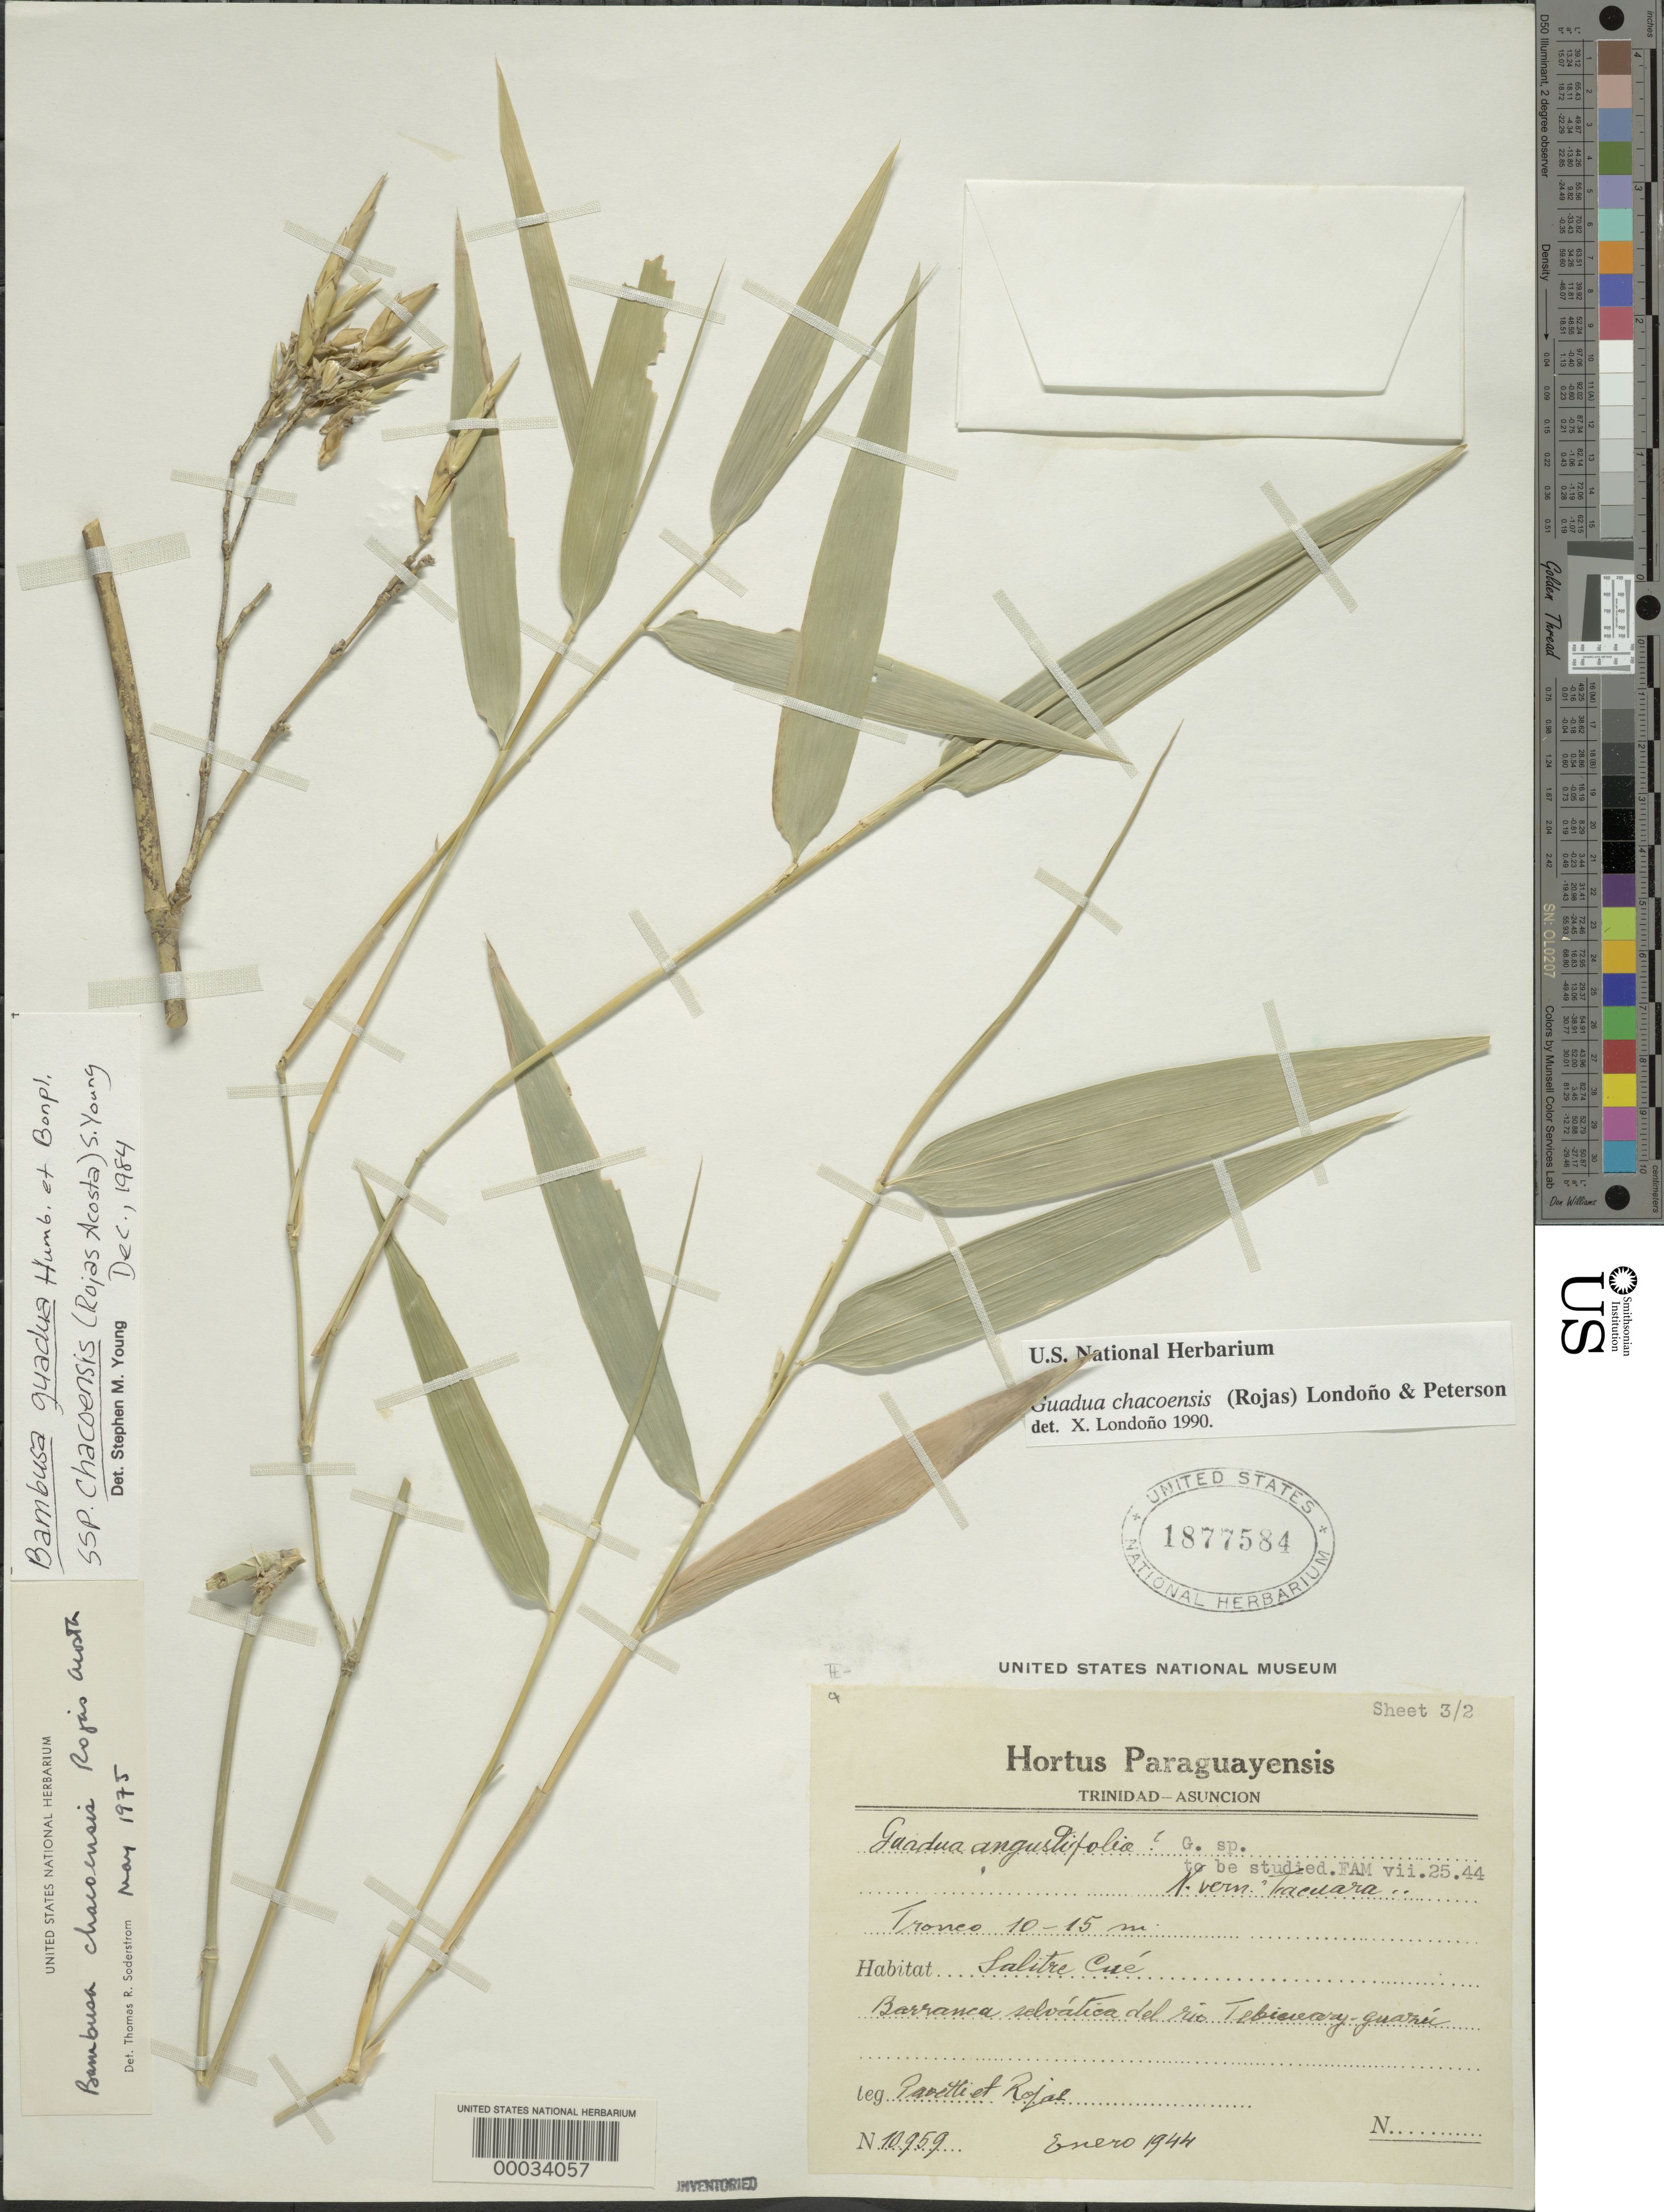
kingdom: Plantae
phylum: Tracheophyta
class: Liliopsida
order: Poales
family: Poaceae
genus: Guadua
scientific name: Guadua chacoensis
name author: (Rojas) Londoño & P.M. Peterson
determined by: Londoño, X., (TULV), Jardin Botanico "Juan Maria Cespedes"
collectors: -. Pavetti & T. Rojas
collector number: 10959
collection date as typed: Jan 1944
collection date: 1944-01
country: Paraguay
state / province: Central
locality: Salitre cue, tebicuary-guazu river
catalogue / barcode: US 1877584